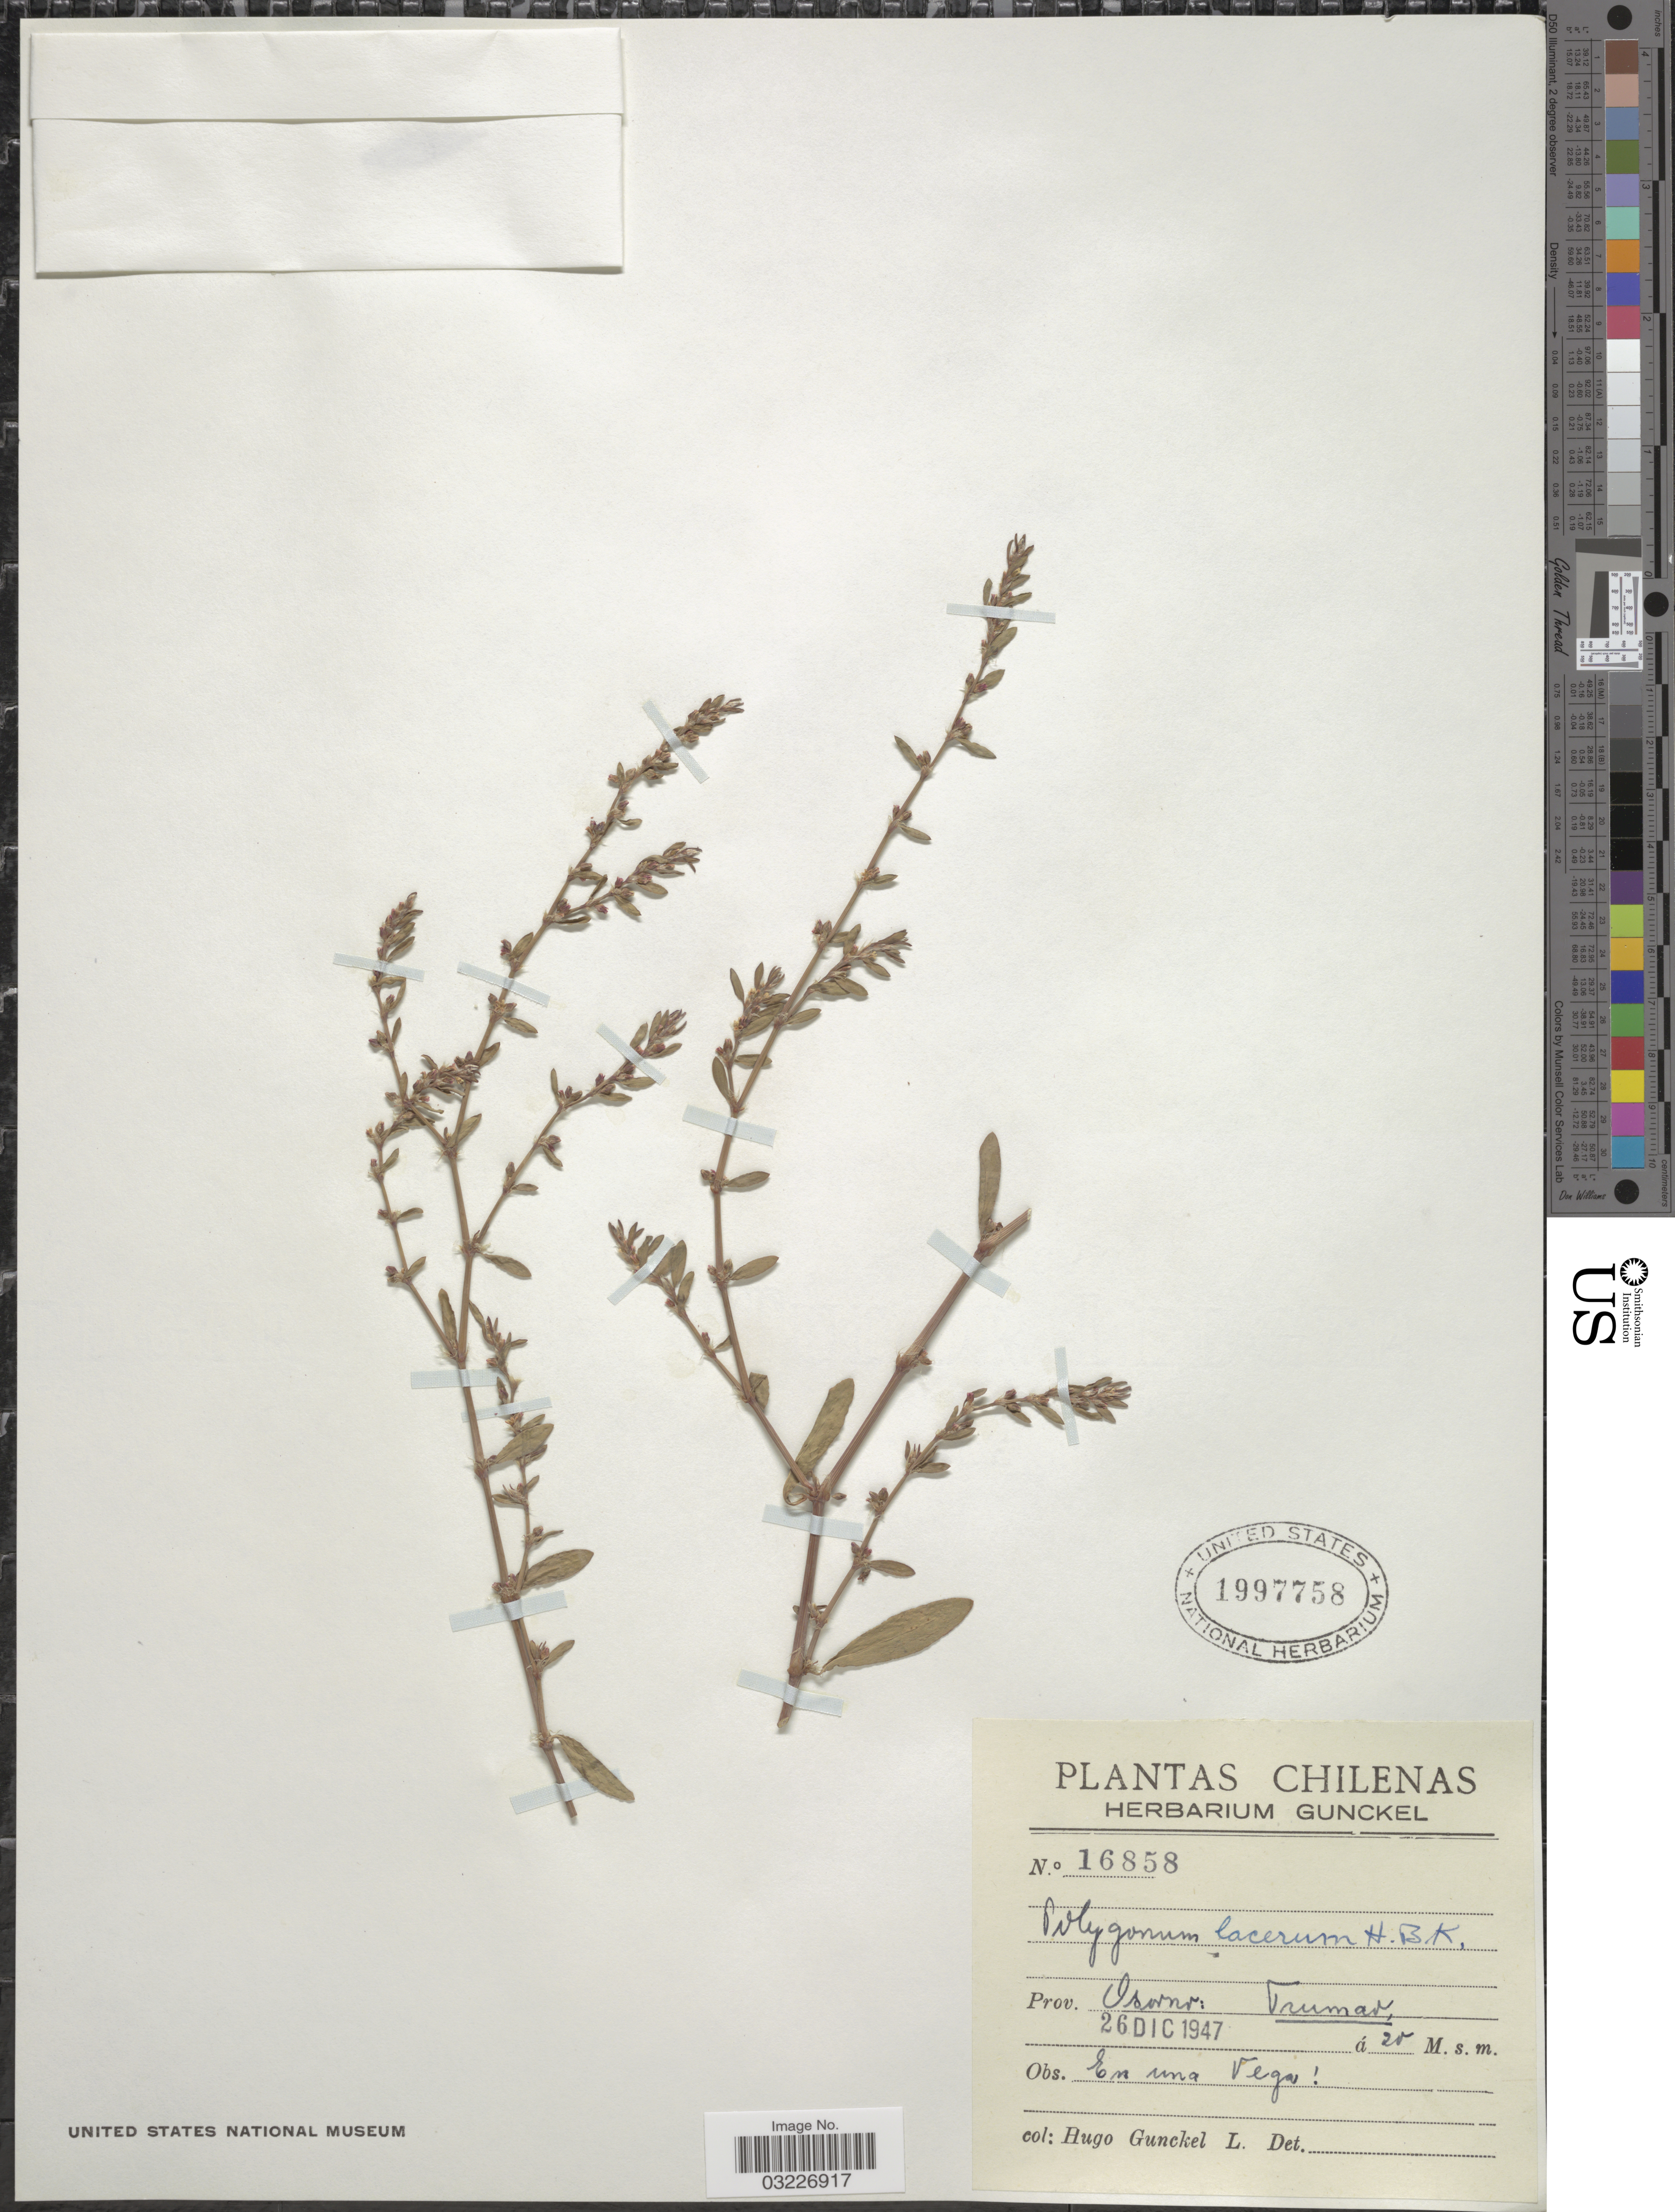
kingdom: Plantae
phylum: Tracheophyta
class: Magnoliopsida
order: Caryophyllales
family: Polygonaceae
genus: Polygonum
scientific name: Polygonum lacerum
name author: Kunth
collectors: H. Gunckel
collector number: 16858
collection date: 1947-12-26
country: Chile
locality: Prov. Osorno: Trumao.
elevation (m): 20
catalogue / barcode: US 1997758